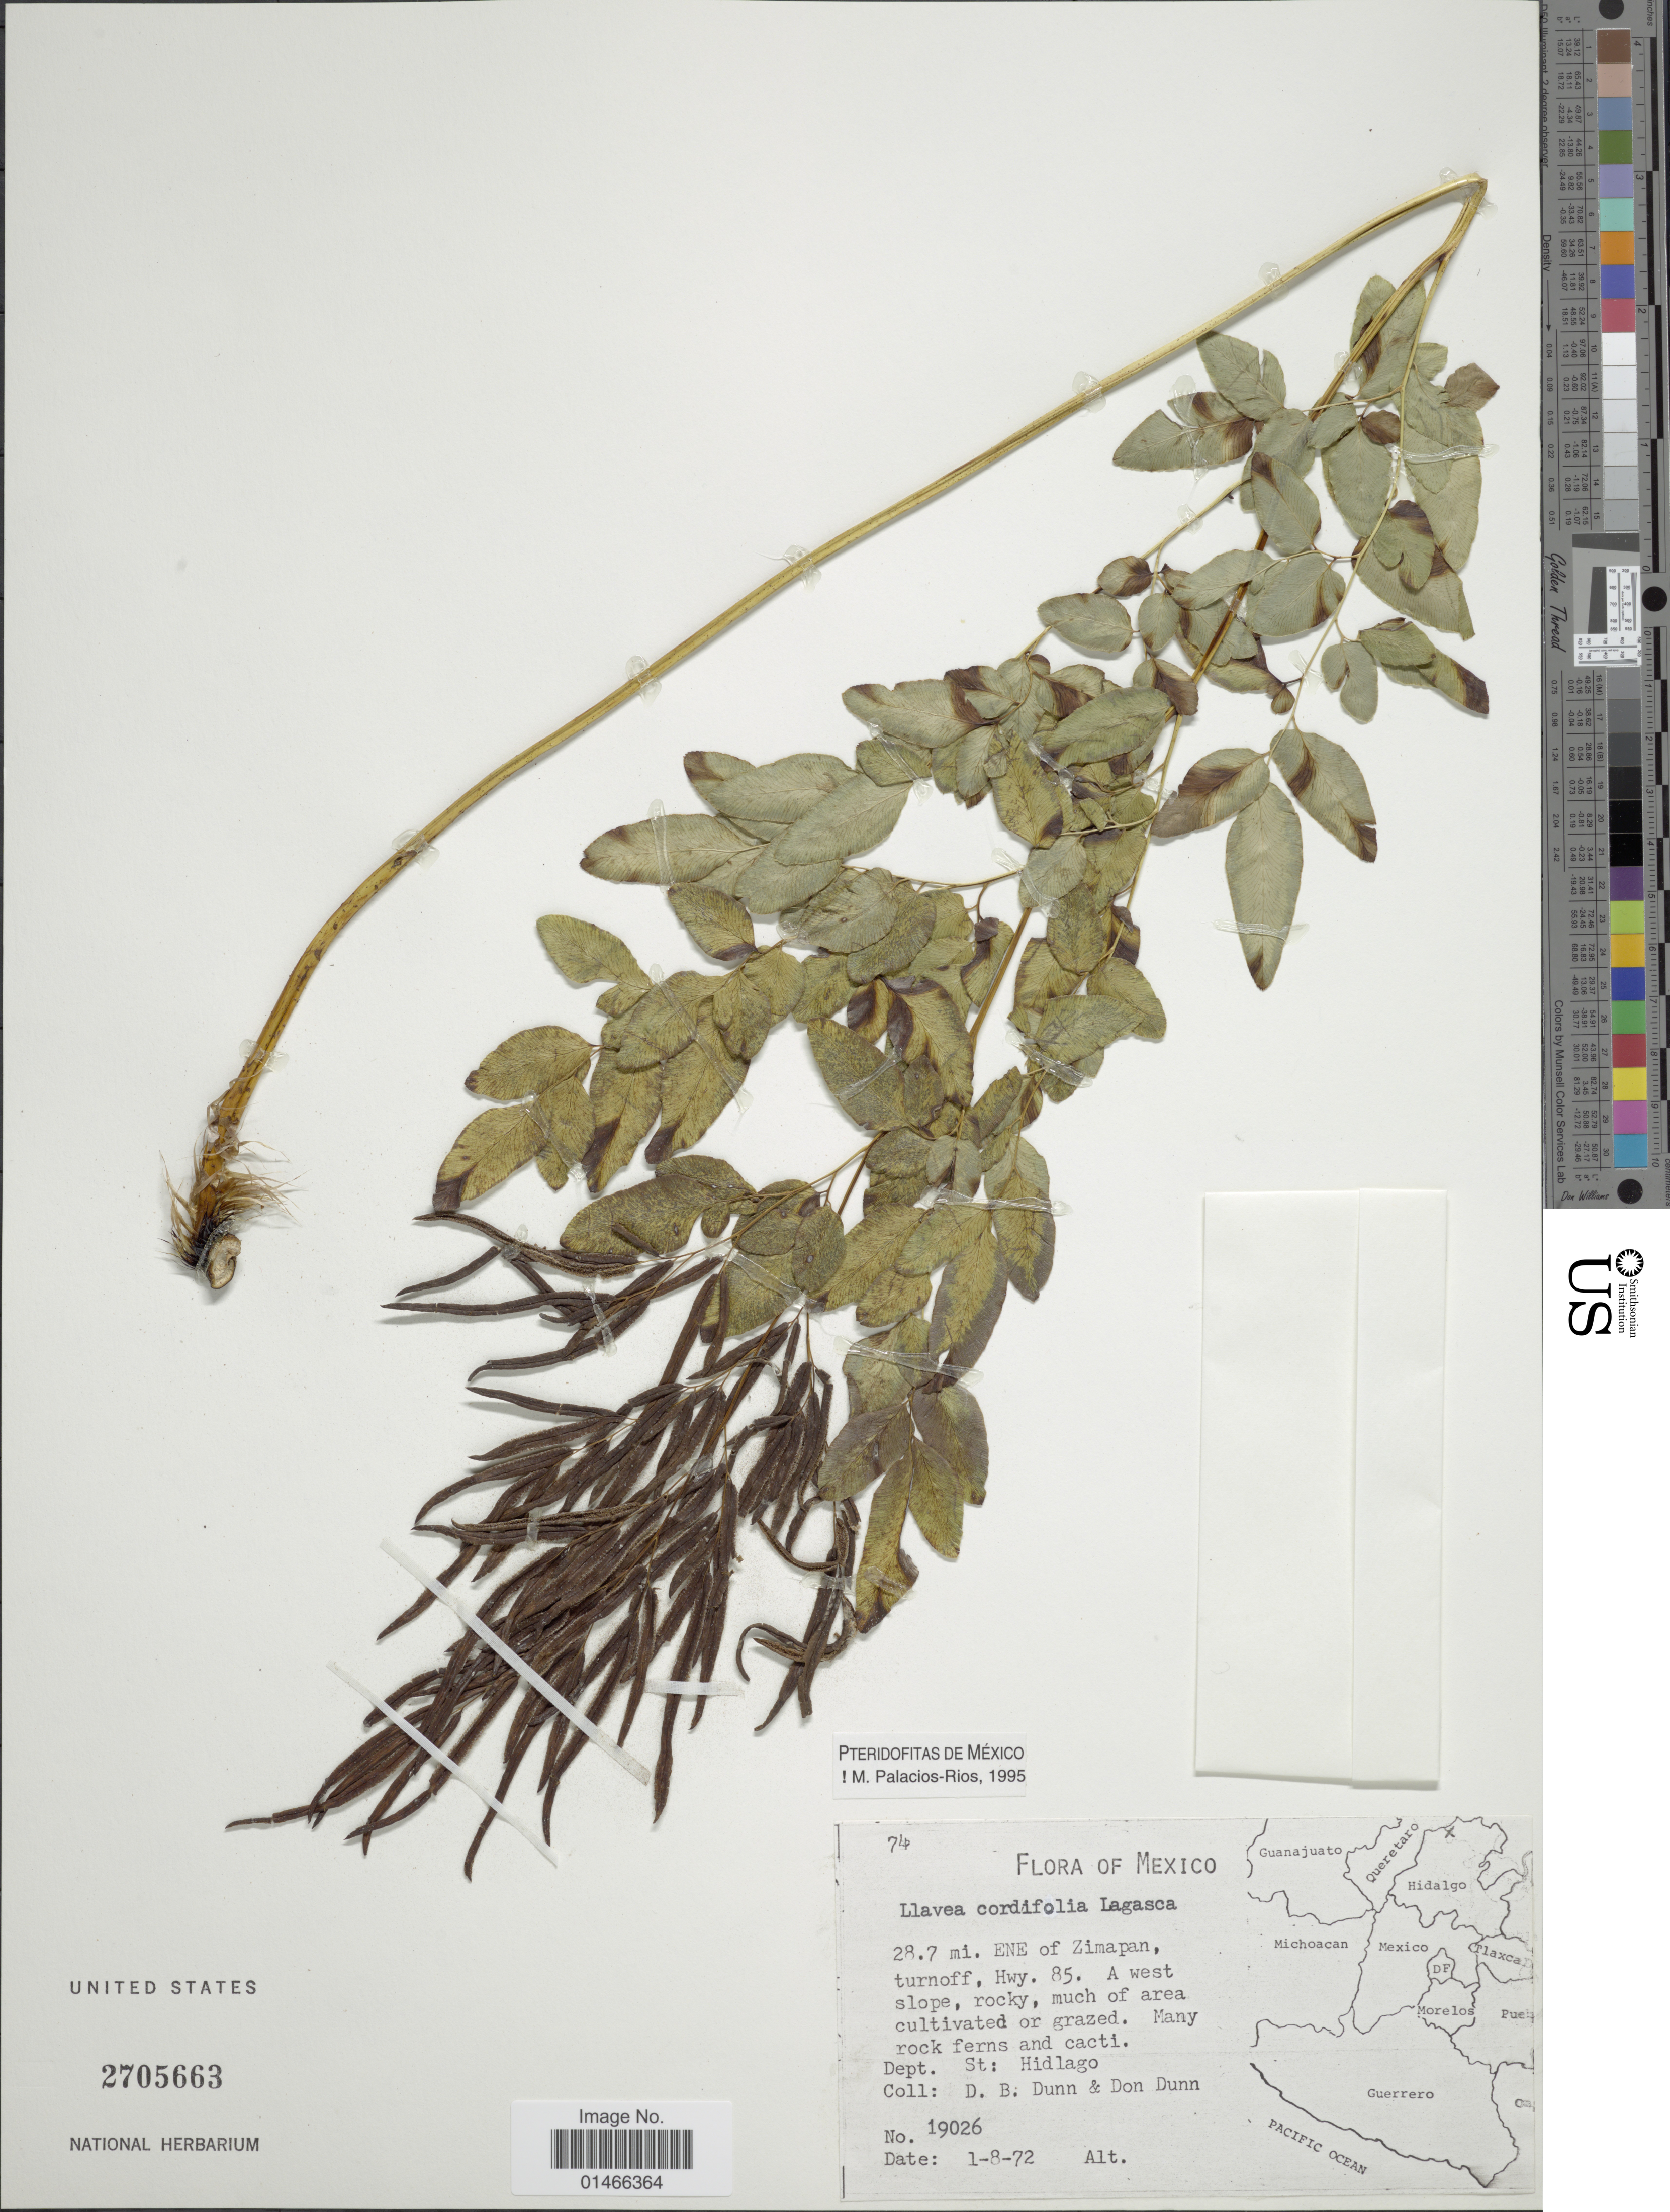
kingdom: Plantae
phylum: Tracheophyta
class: Polypodiopsida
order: Polypodiales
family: Pteridaceae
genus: Llavea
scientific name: Llavea cordifolia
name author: Lag.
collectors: D. B. Dunn & D. Dunn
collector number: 19026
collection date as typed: Transcribed d/m/y: 1/8/72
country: Mexico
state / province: Hidalgo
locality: Dept. St: Hidlago.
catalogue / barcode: US 2705663